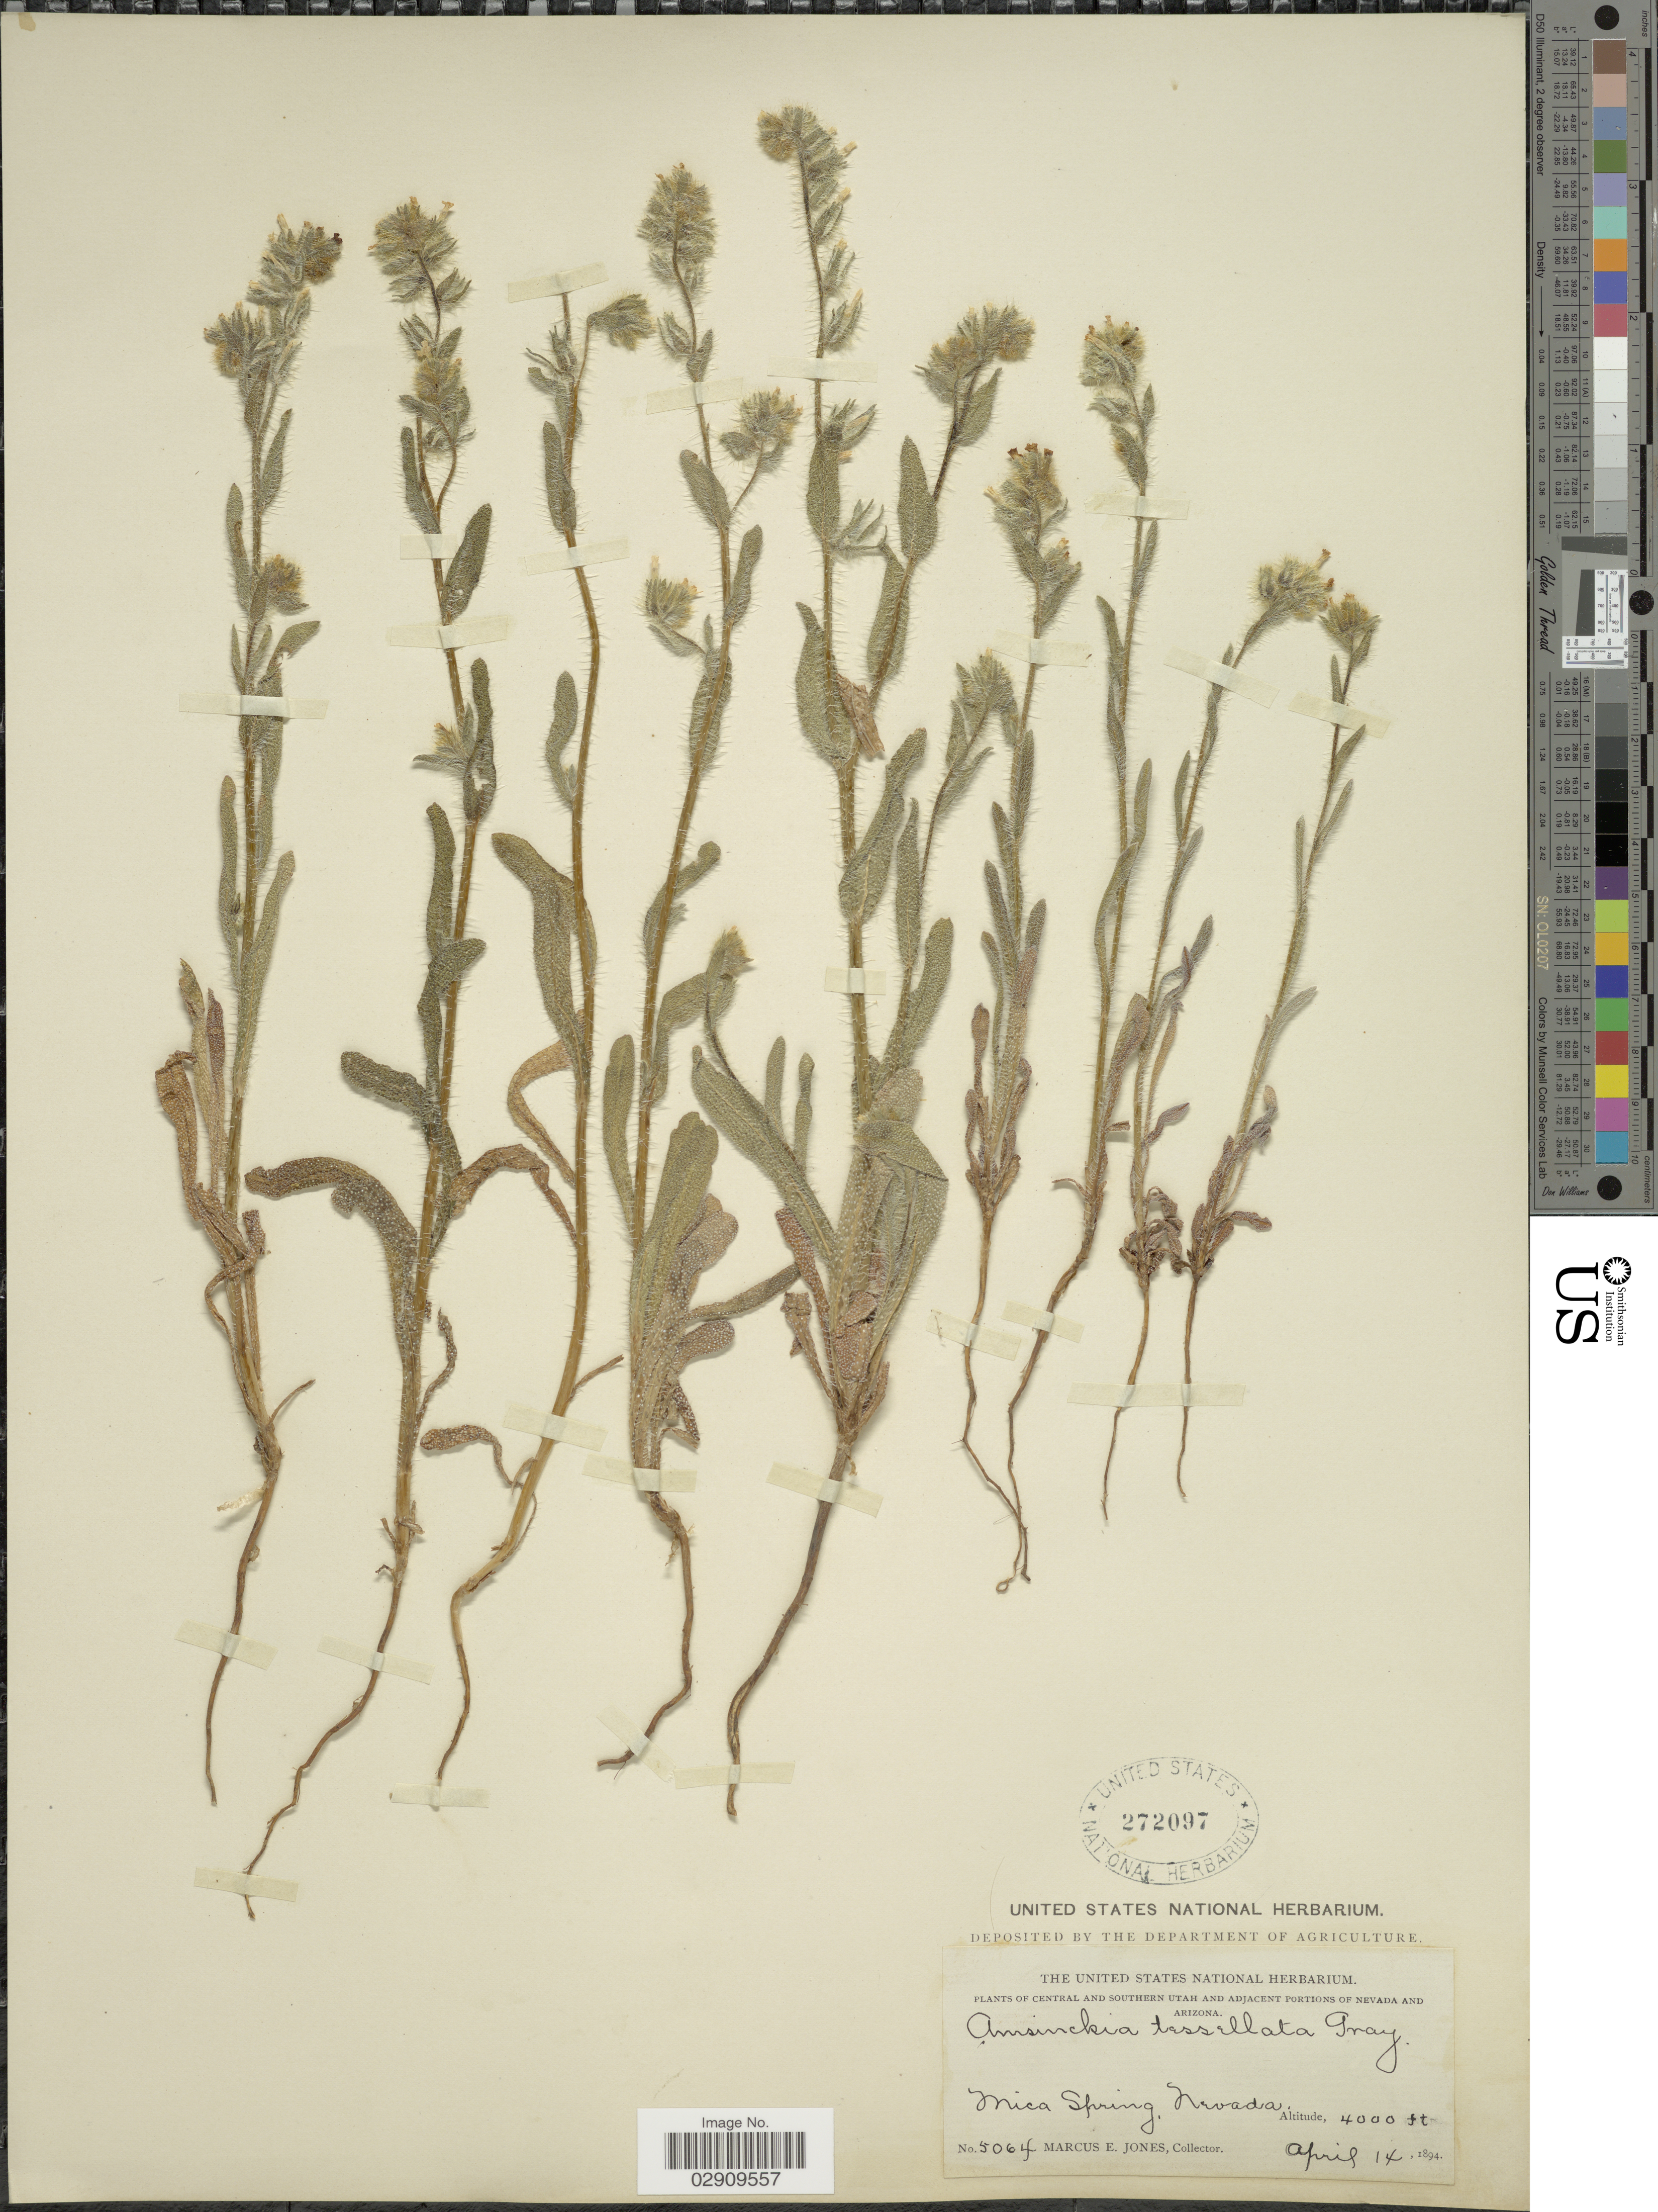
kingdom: Plantae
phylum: Tracheophyta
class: Magnoliopsida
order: Boraginales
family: Boraginaceae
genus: Amsinckia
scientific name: Amsinckia tessellata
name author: A. Gray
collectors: M. E. Jones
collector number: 5054*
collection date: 1894-04-14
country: United States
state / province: Nevada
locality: Mica Spring.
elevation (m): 1219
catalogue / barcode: US 272097